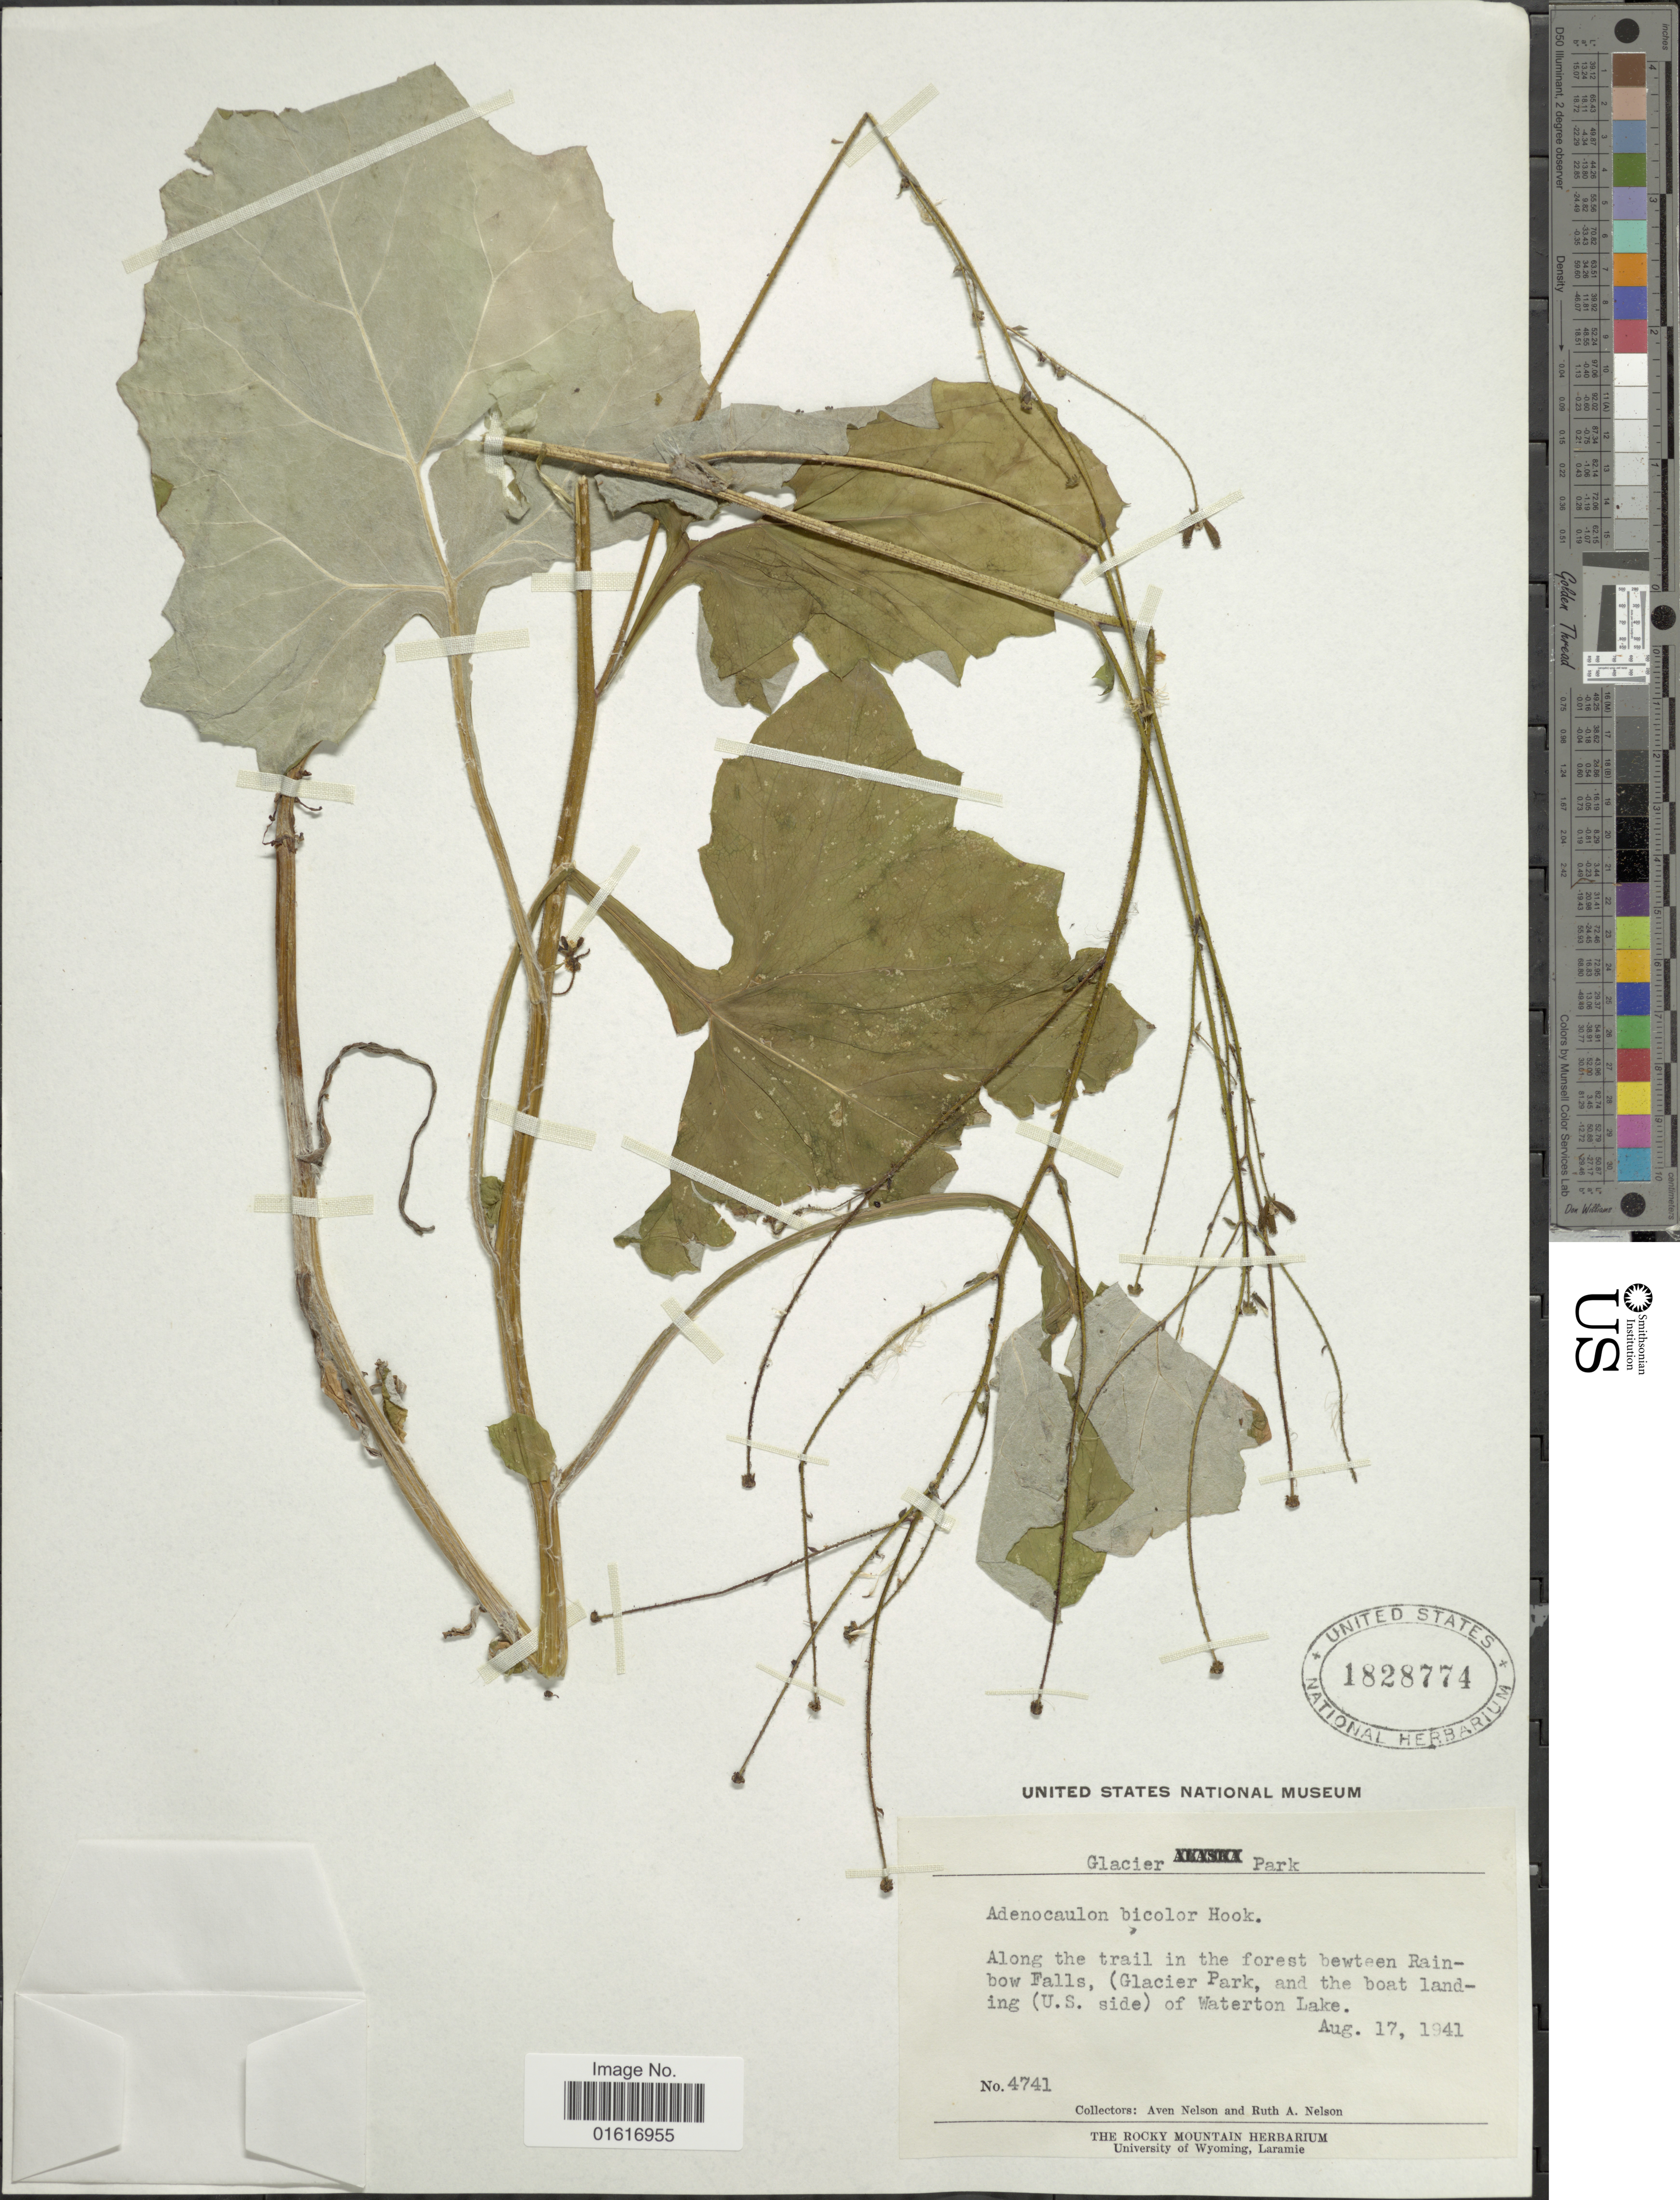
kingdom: Plantae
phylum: Tracheophyta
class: Magnoliopsida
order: Asterales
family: Asteraceae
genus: Adenocaulon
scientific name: Adenocaulon bicolor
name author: Hook.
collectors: A. Nelson & R. A. Nelson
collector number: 4741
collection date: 1941-08-17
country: United States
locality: Glacier Park, Along the trail in the forest between Rainbow Falls. (Glacier Park, and the boat landing (U.S. side) of Waterton Lake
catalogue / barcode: US 1828774